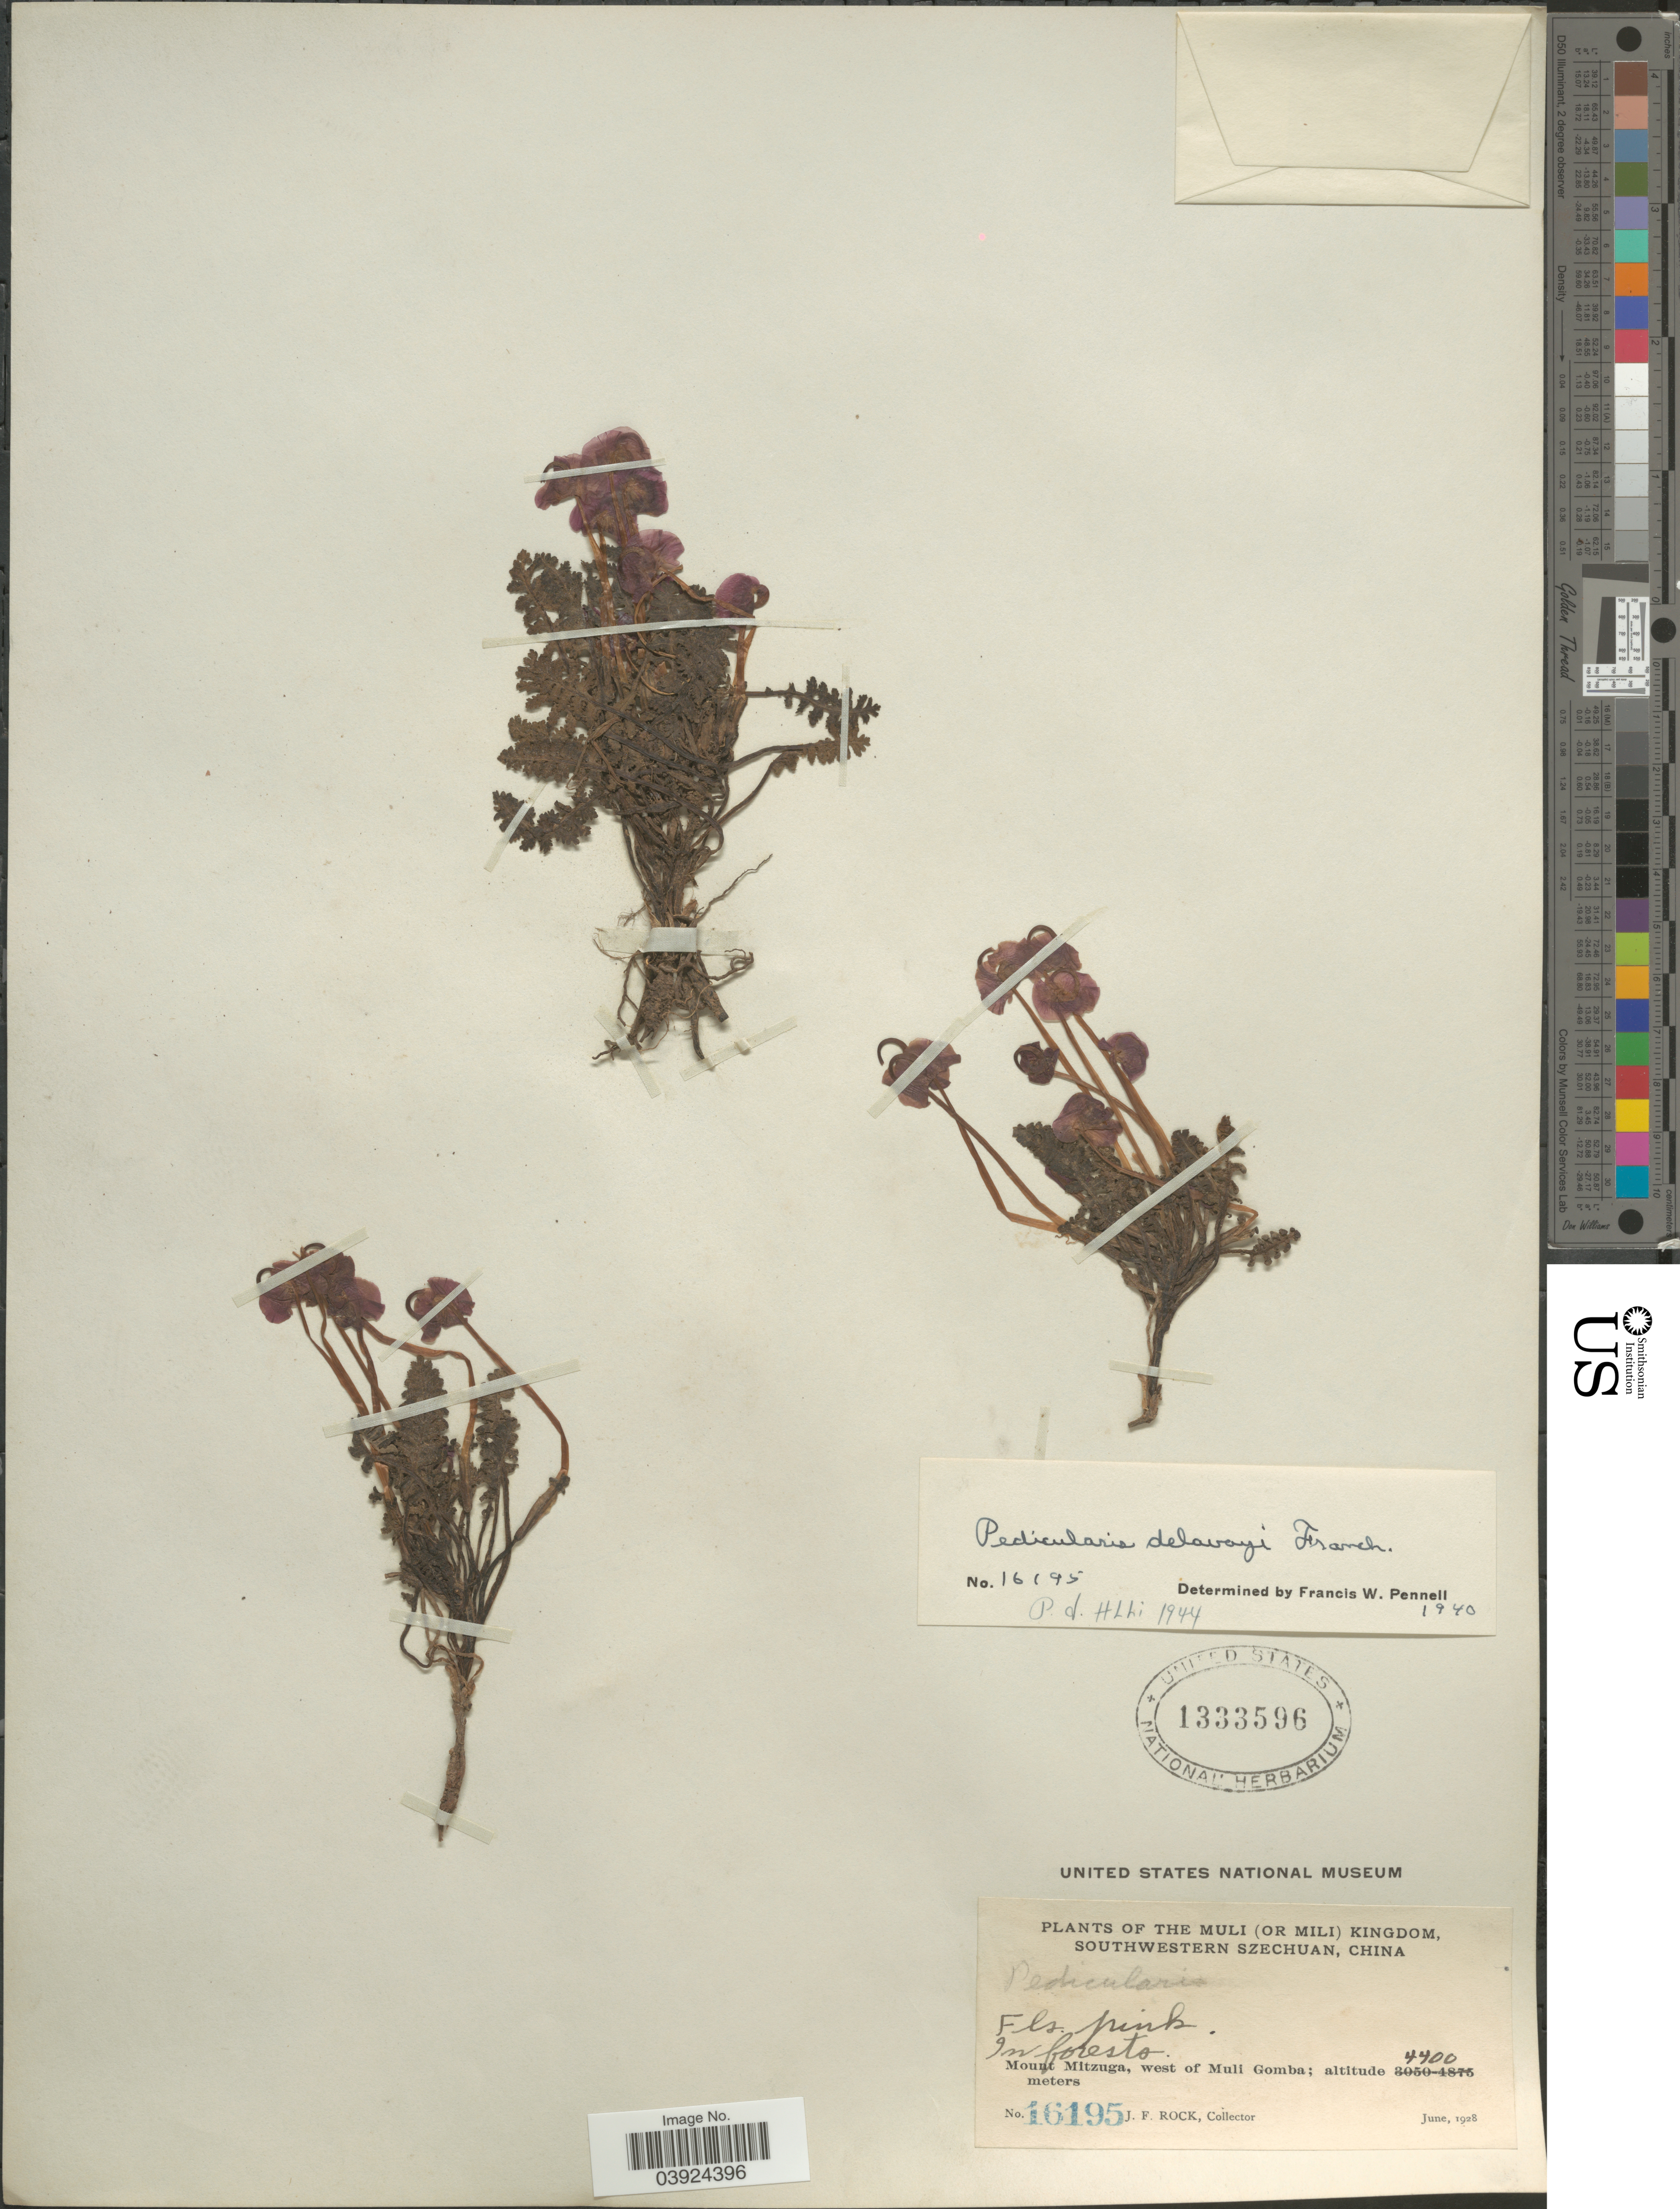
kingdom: Plantae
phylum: Tracheophyta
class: Magnoliopsida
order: Lamiales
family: Orobanchaceae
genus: Pedicularis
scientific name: Pedicularis delavayi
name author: Franch. ex Maxim.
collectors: J. Rock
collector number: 16195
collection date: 1928-06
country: China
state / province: Sichuan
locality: The Muli (or Mili) Kingdom, Southwestern Szechuan. Mount Mitzuga, west of Muli Gomba.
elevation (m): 4400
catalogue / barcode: US 1333596